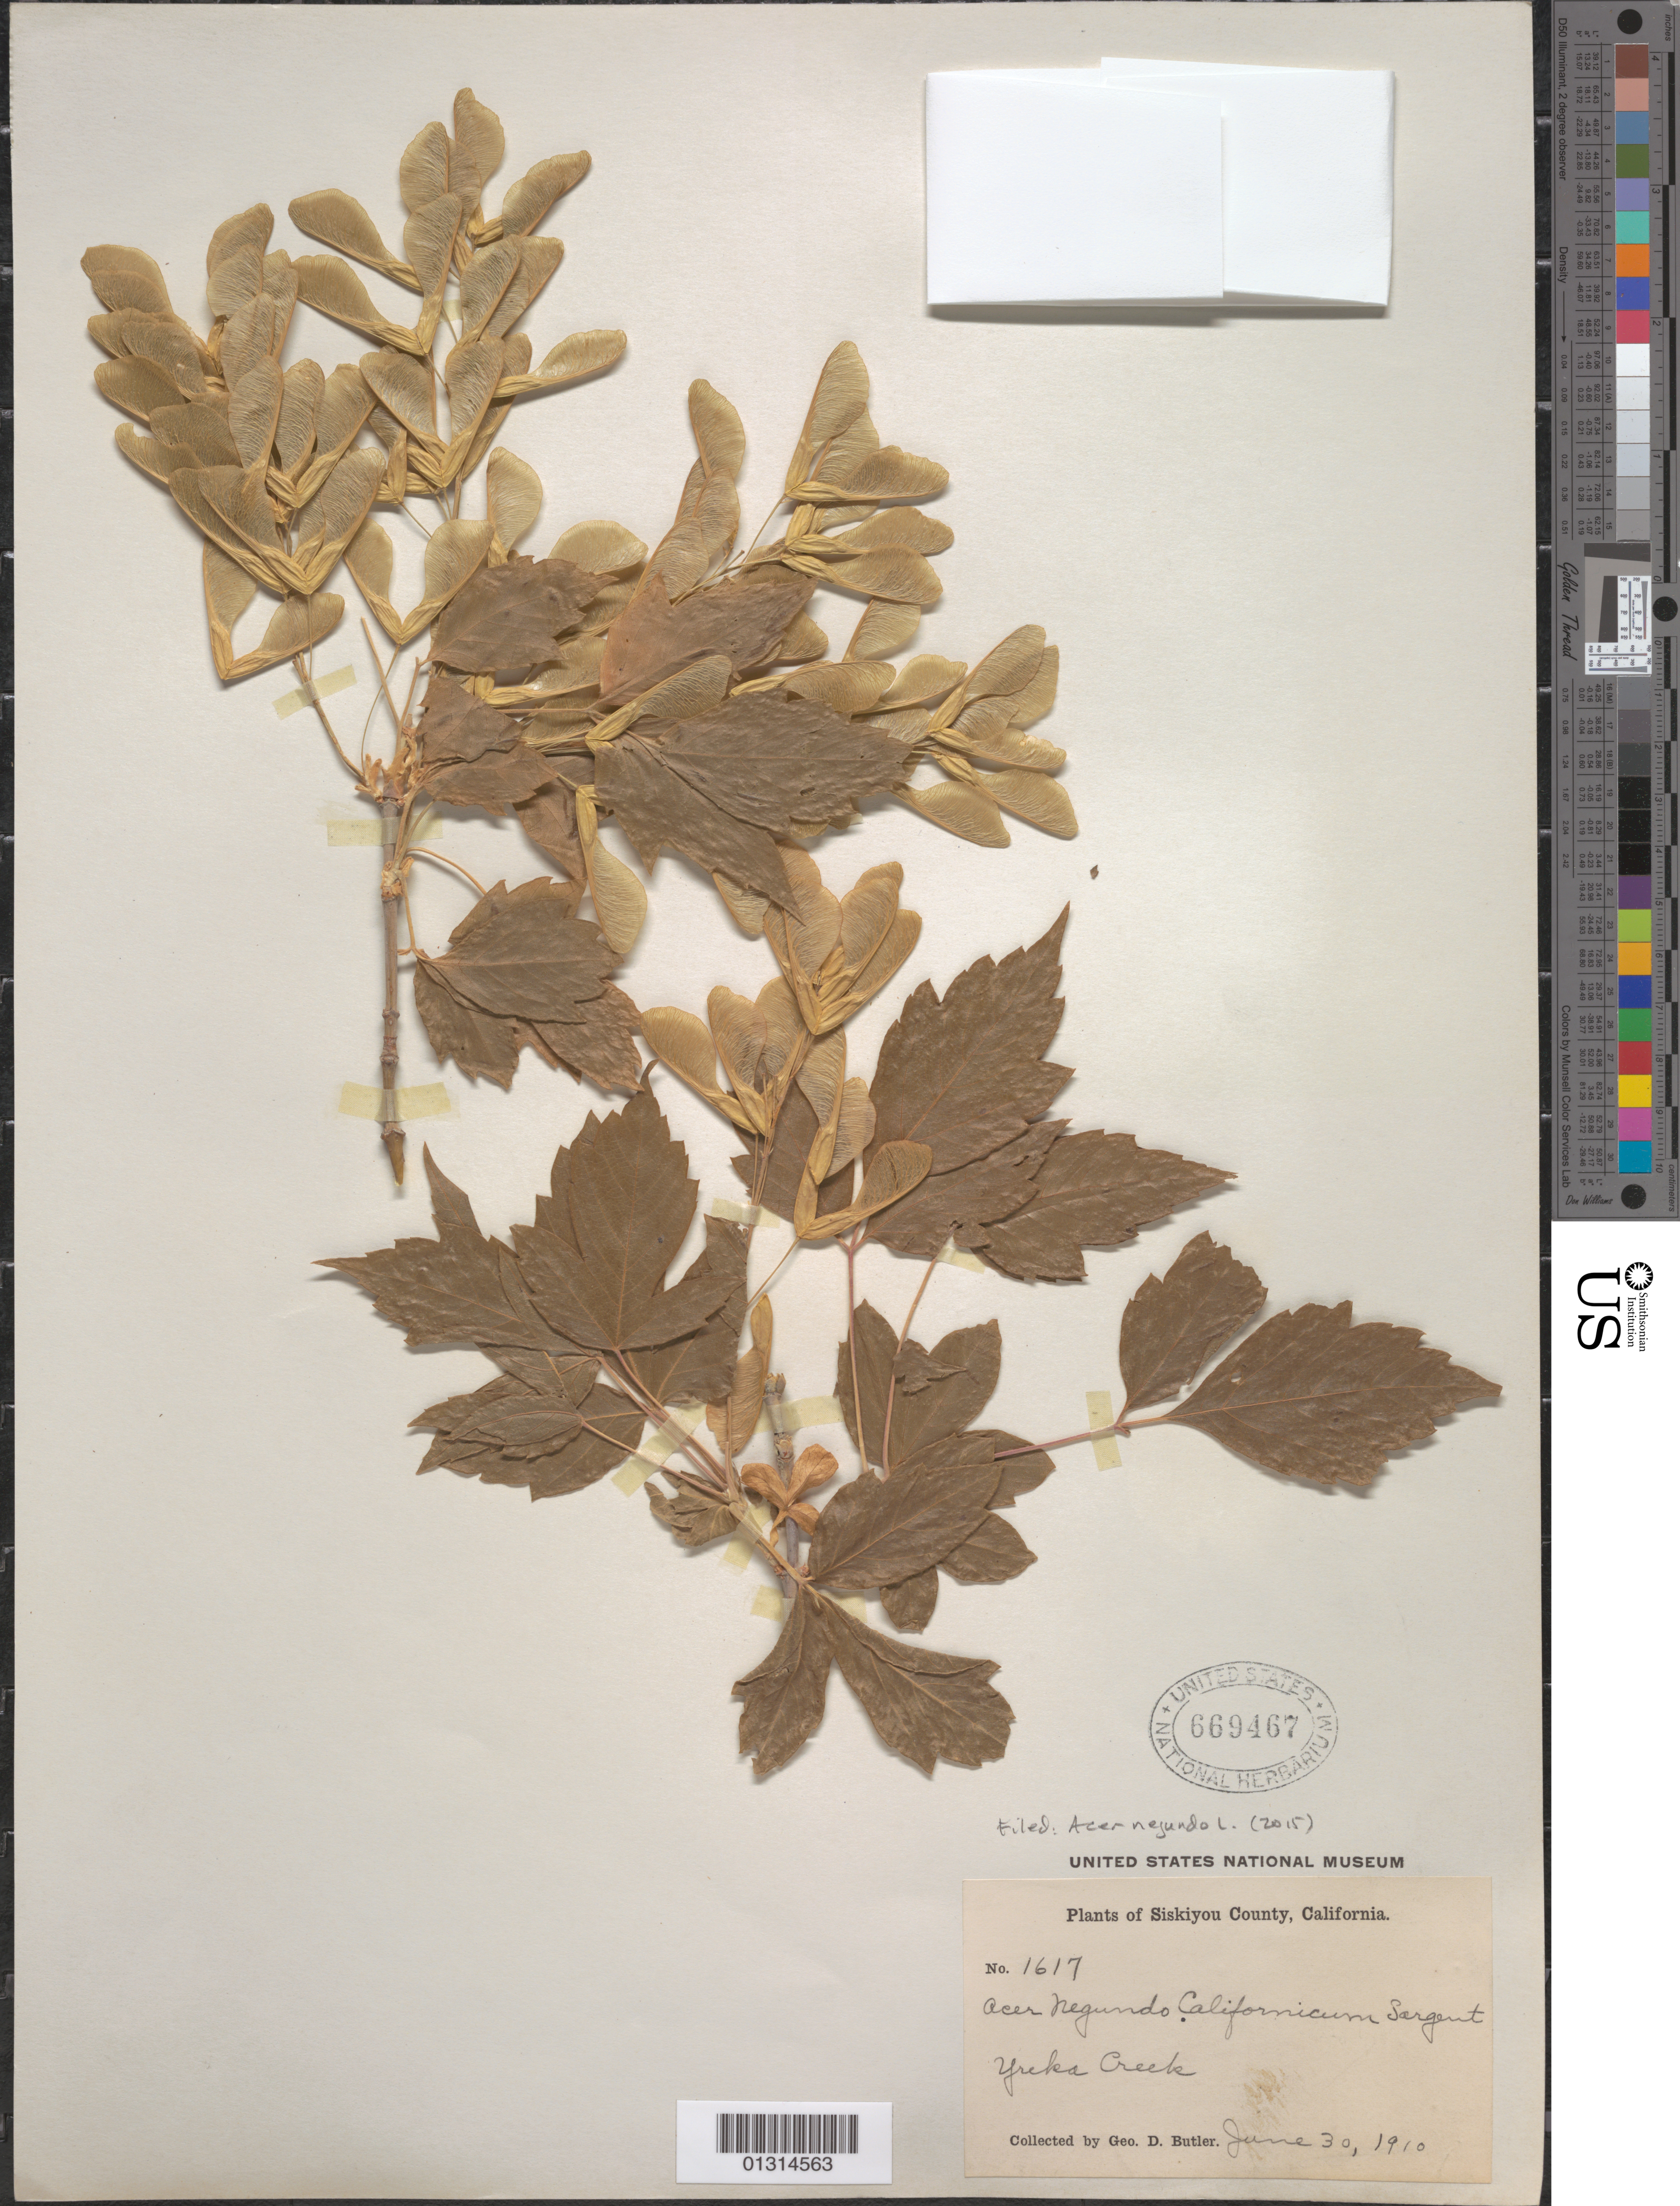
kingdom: Plantae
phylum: Tracheophyta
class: Magnoliopsida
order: Sapindales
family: Sapindaceae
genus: Acer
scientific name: Acer negundo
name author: L.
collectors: G. D. Butler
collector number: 1617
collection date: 1910-06-30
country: United States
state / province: California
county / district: Siskiyou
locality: Siskiyou County, Yreka Creek.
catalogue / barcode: US 669467